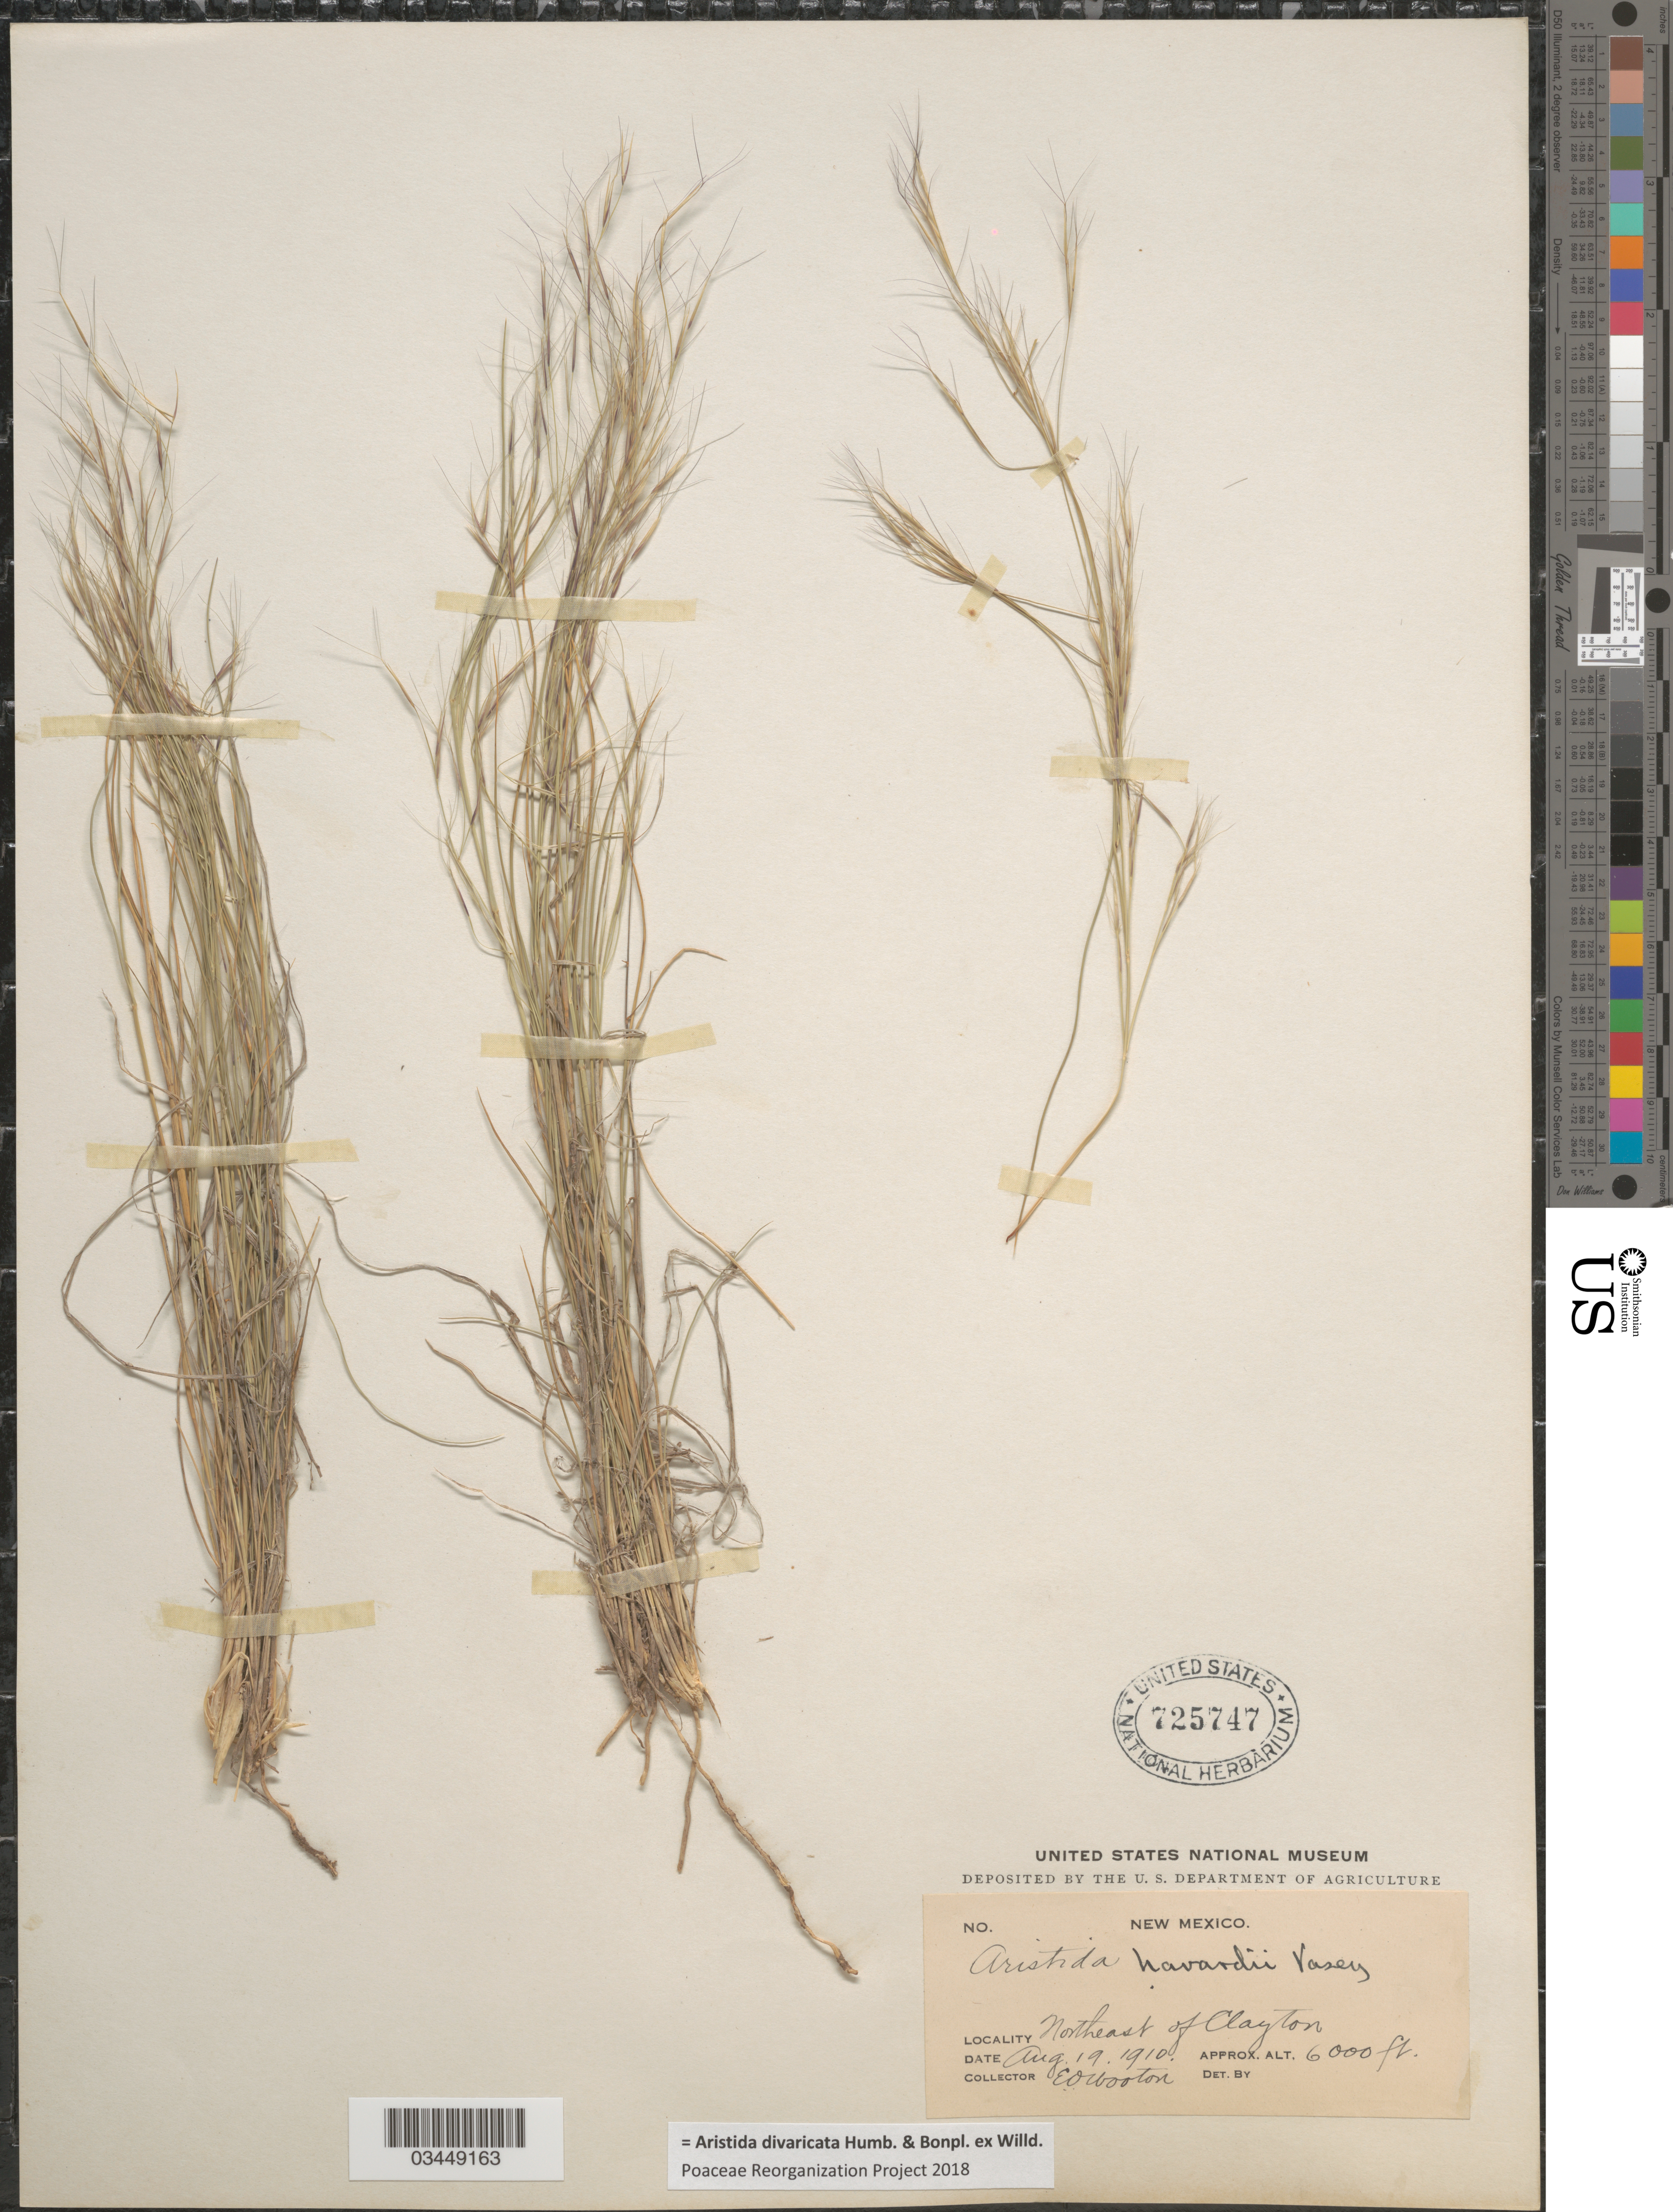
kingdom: Plantae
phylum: Tracheophyta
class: Liliopsida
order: Poales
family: Poaceae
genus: Aristida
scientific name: Aristida divaricata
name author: Humb. & Bonpl. ex Willd.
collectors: E. O. Wooton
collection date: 1910-08-19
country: United States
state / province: New Mexico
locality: Northeast of Clayton.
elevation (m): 1829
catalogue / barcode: US 725747